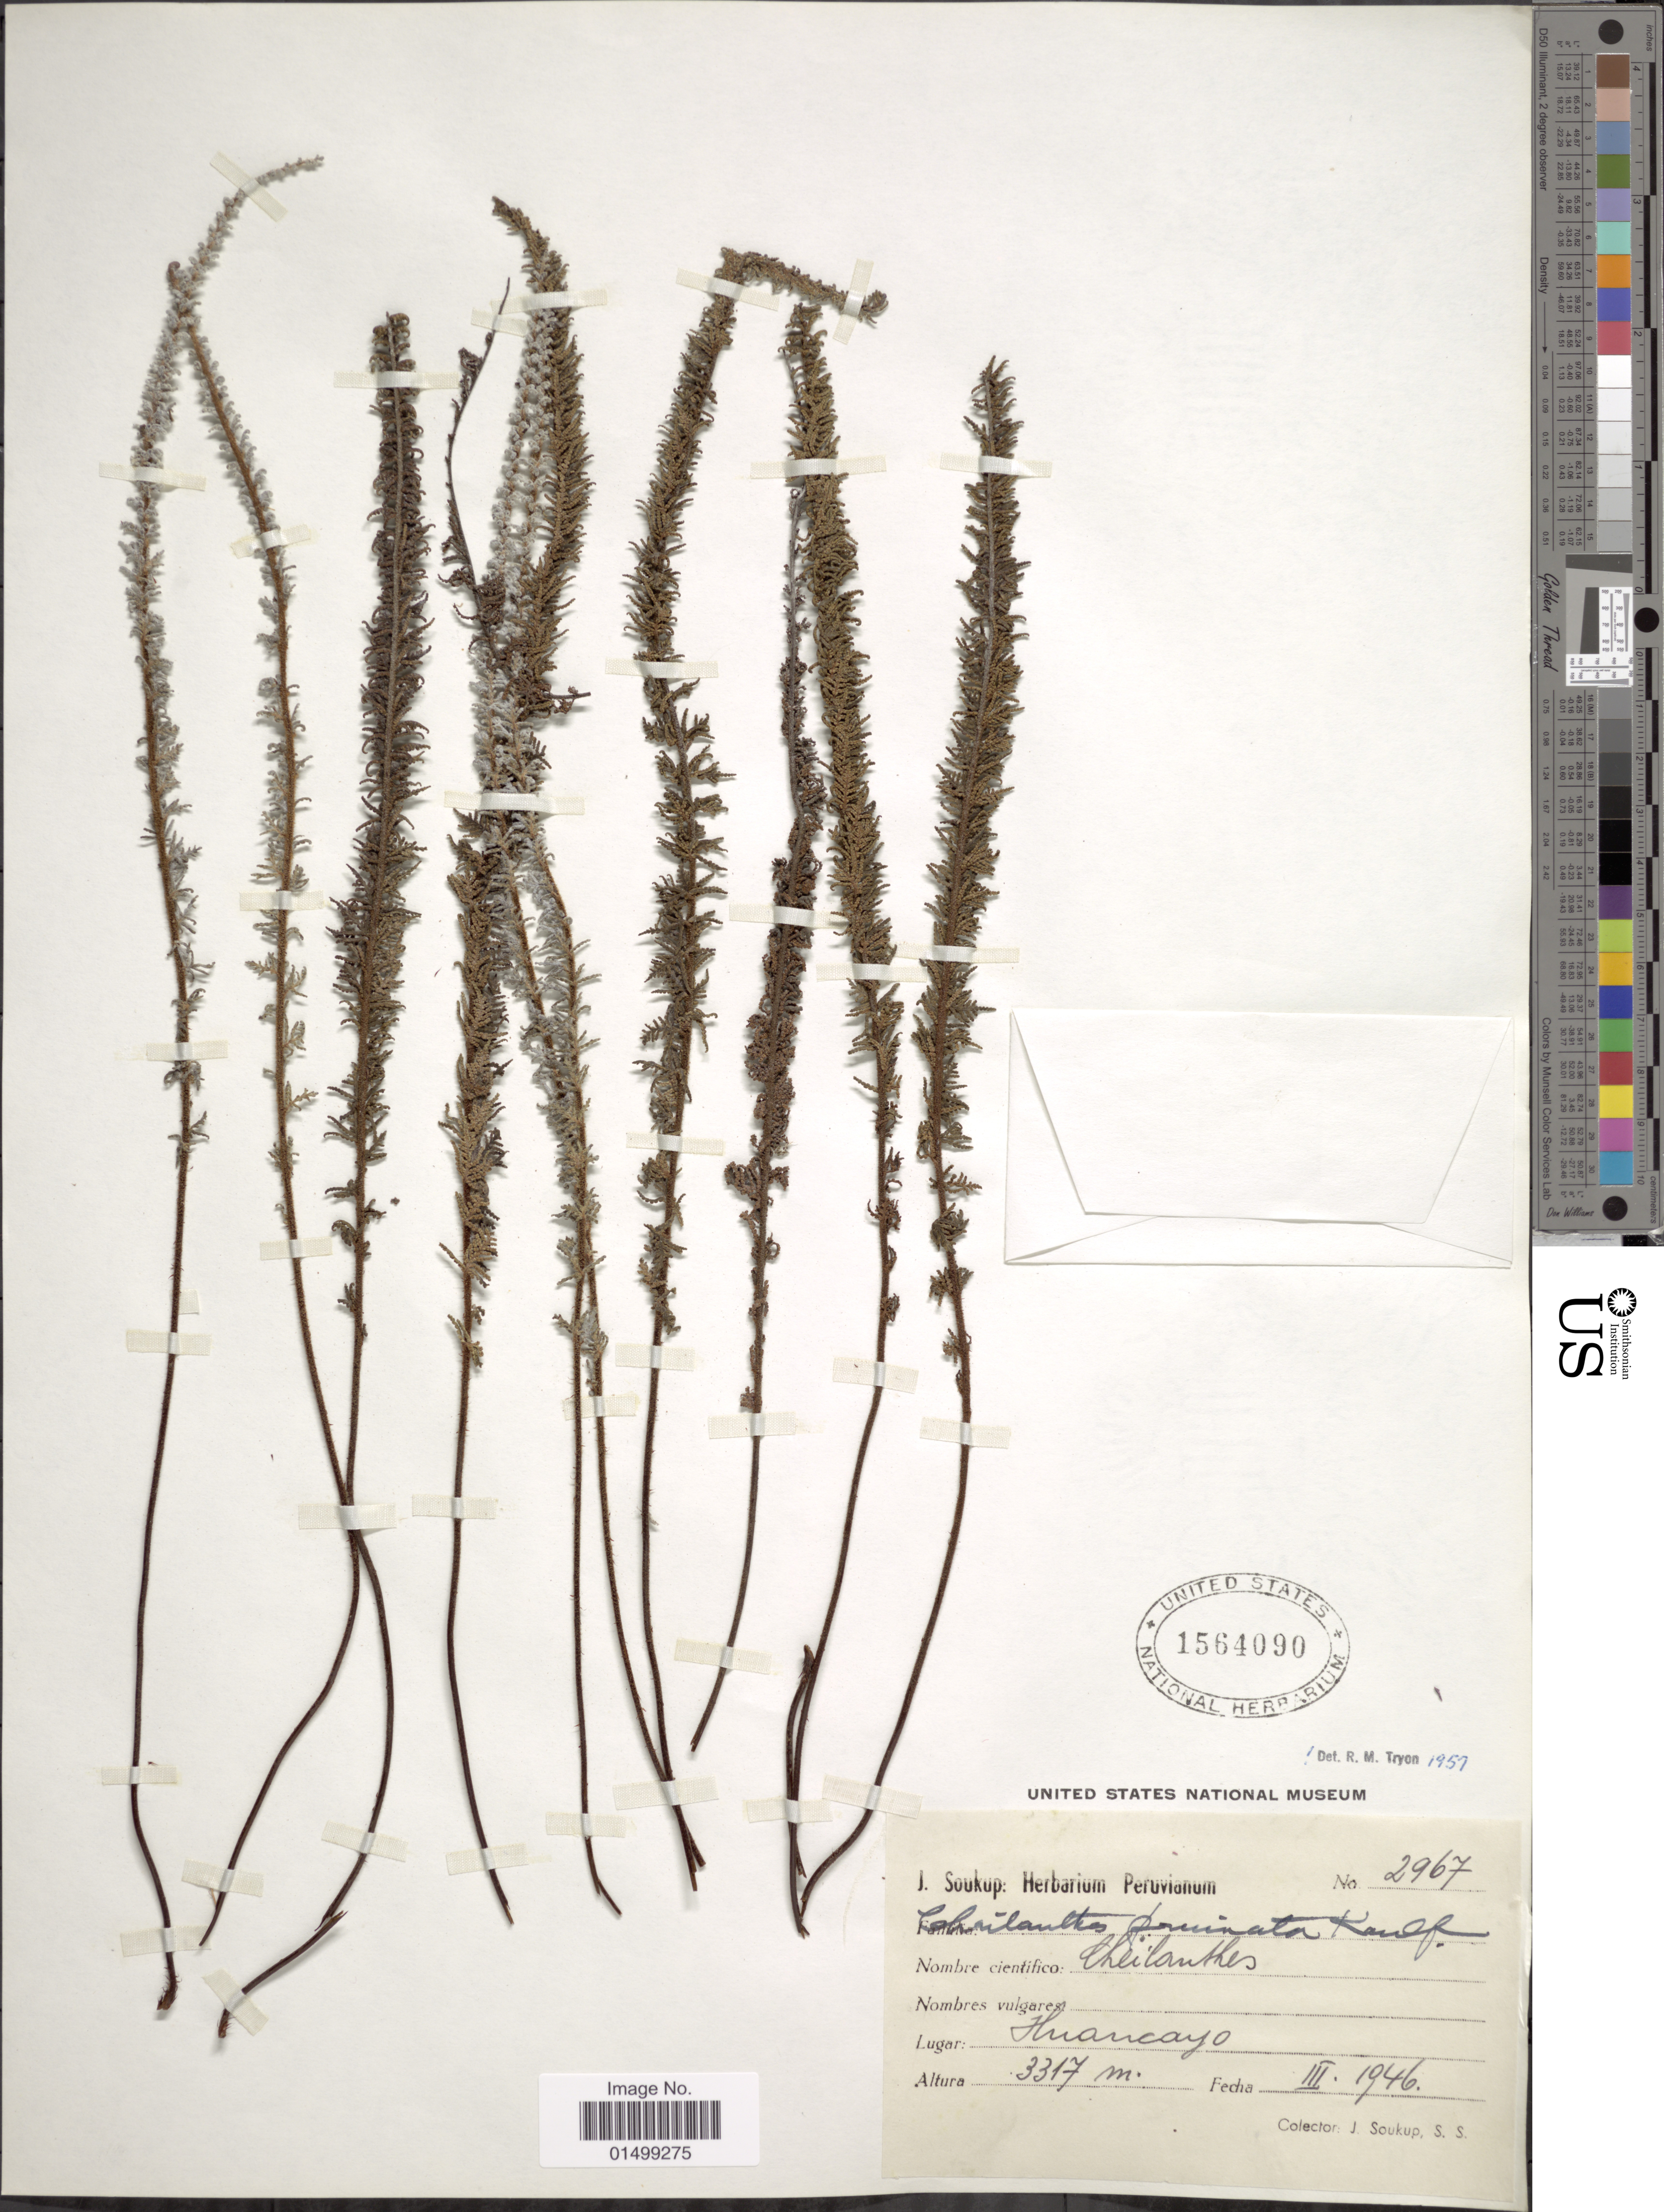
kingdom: Plantae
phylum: Tracheophyta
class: Polypodiopsida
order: Polypodiales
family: Pteridaceae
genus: Cheilanthes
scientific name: Cheilanthes pruinata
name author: Kaulf.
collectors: J. Soukup & S. S.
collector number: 2967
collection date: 1946-03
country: Peru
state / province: Junín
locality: Huancayo.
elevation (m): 3317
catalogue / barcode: US 1564090